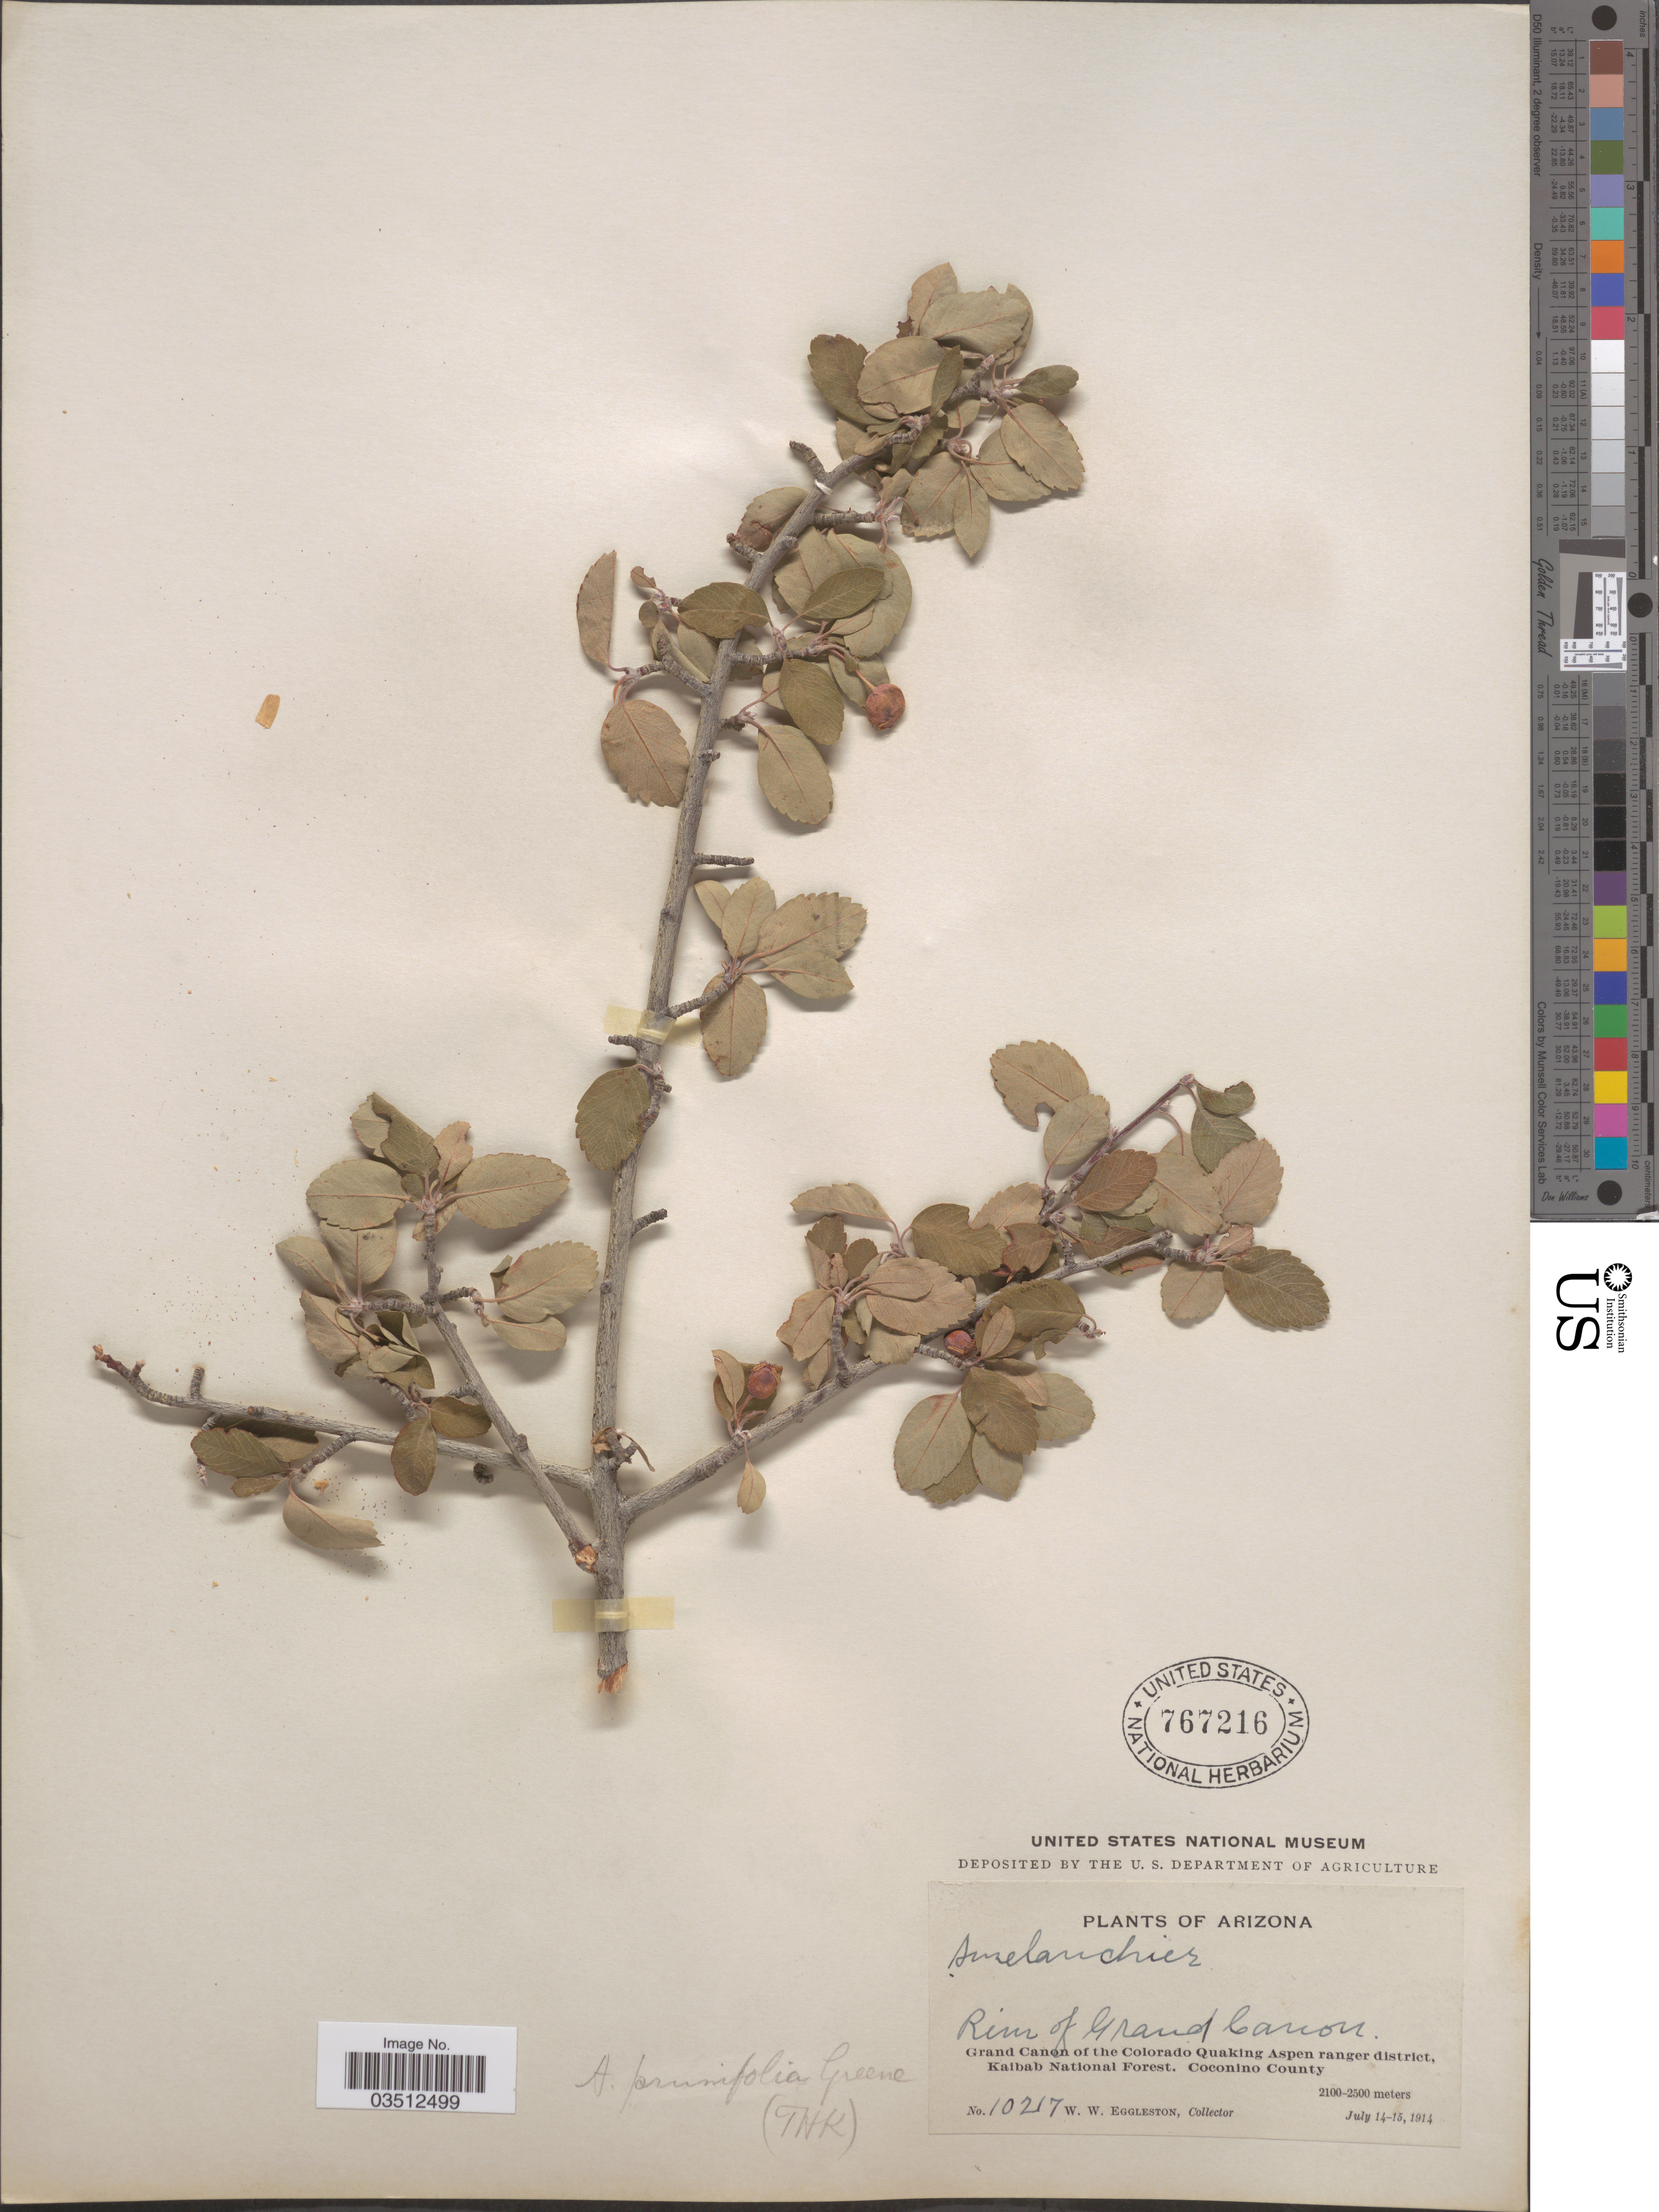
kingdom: Plantae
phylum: Tracheophyta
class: Magnoliopsida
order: Rosales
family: Rosaceae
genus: Amelanchier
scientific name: Amelanchier prunifolia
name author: Greene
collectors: W. W. Eggleston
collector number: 10217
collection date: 1914-07-14/1914-07-15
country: United States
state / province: Arizona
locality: Rim of Grand Canon. Grand Canon of the Colorado Quaking Aspen ranger district, Kaibab National Forest. Coconino County.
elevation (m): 2100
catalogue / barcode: US 767216